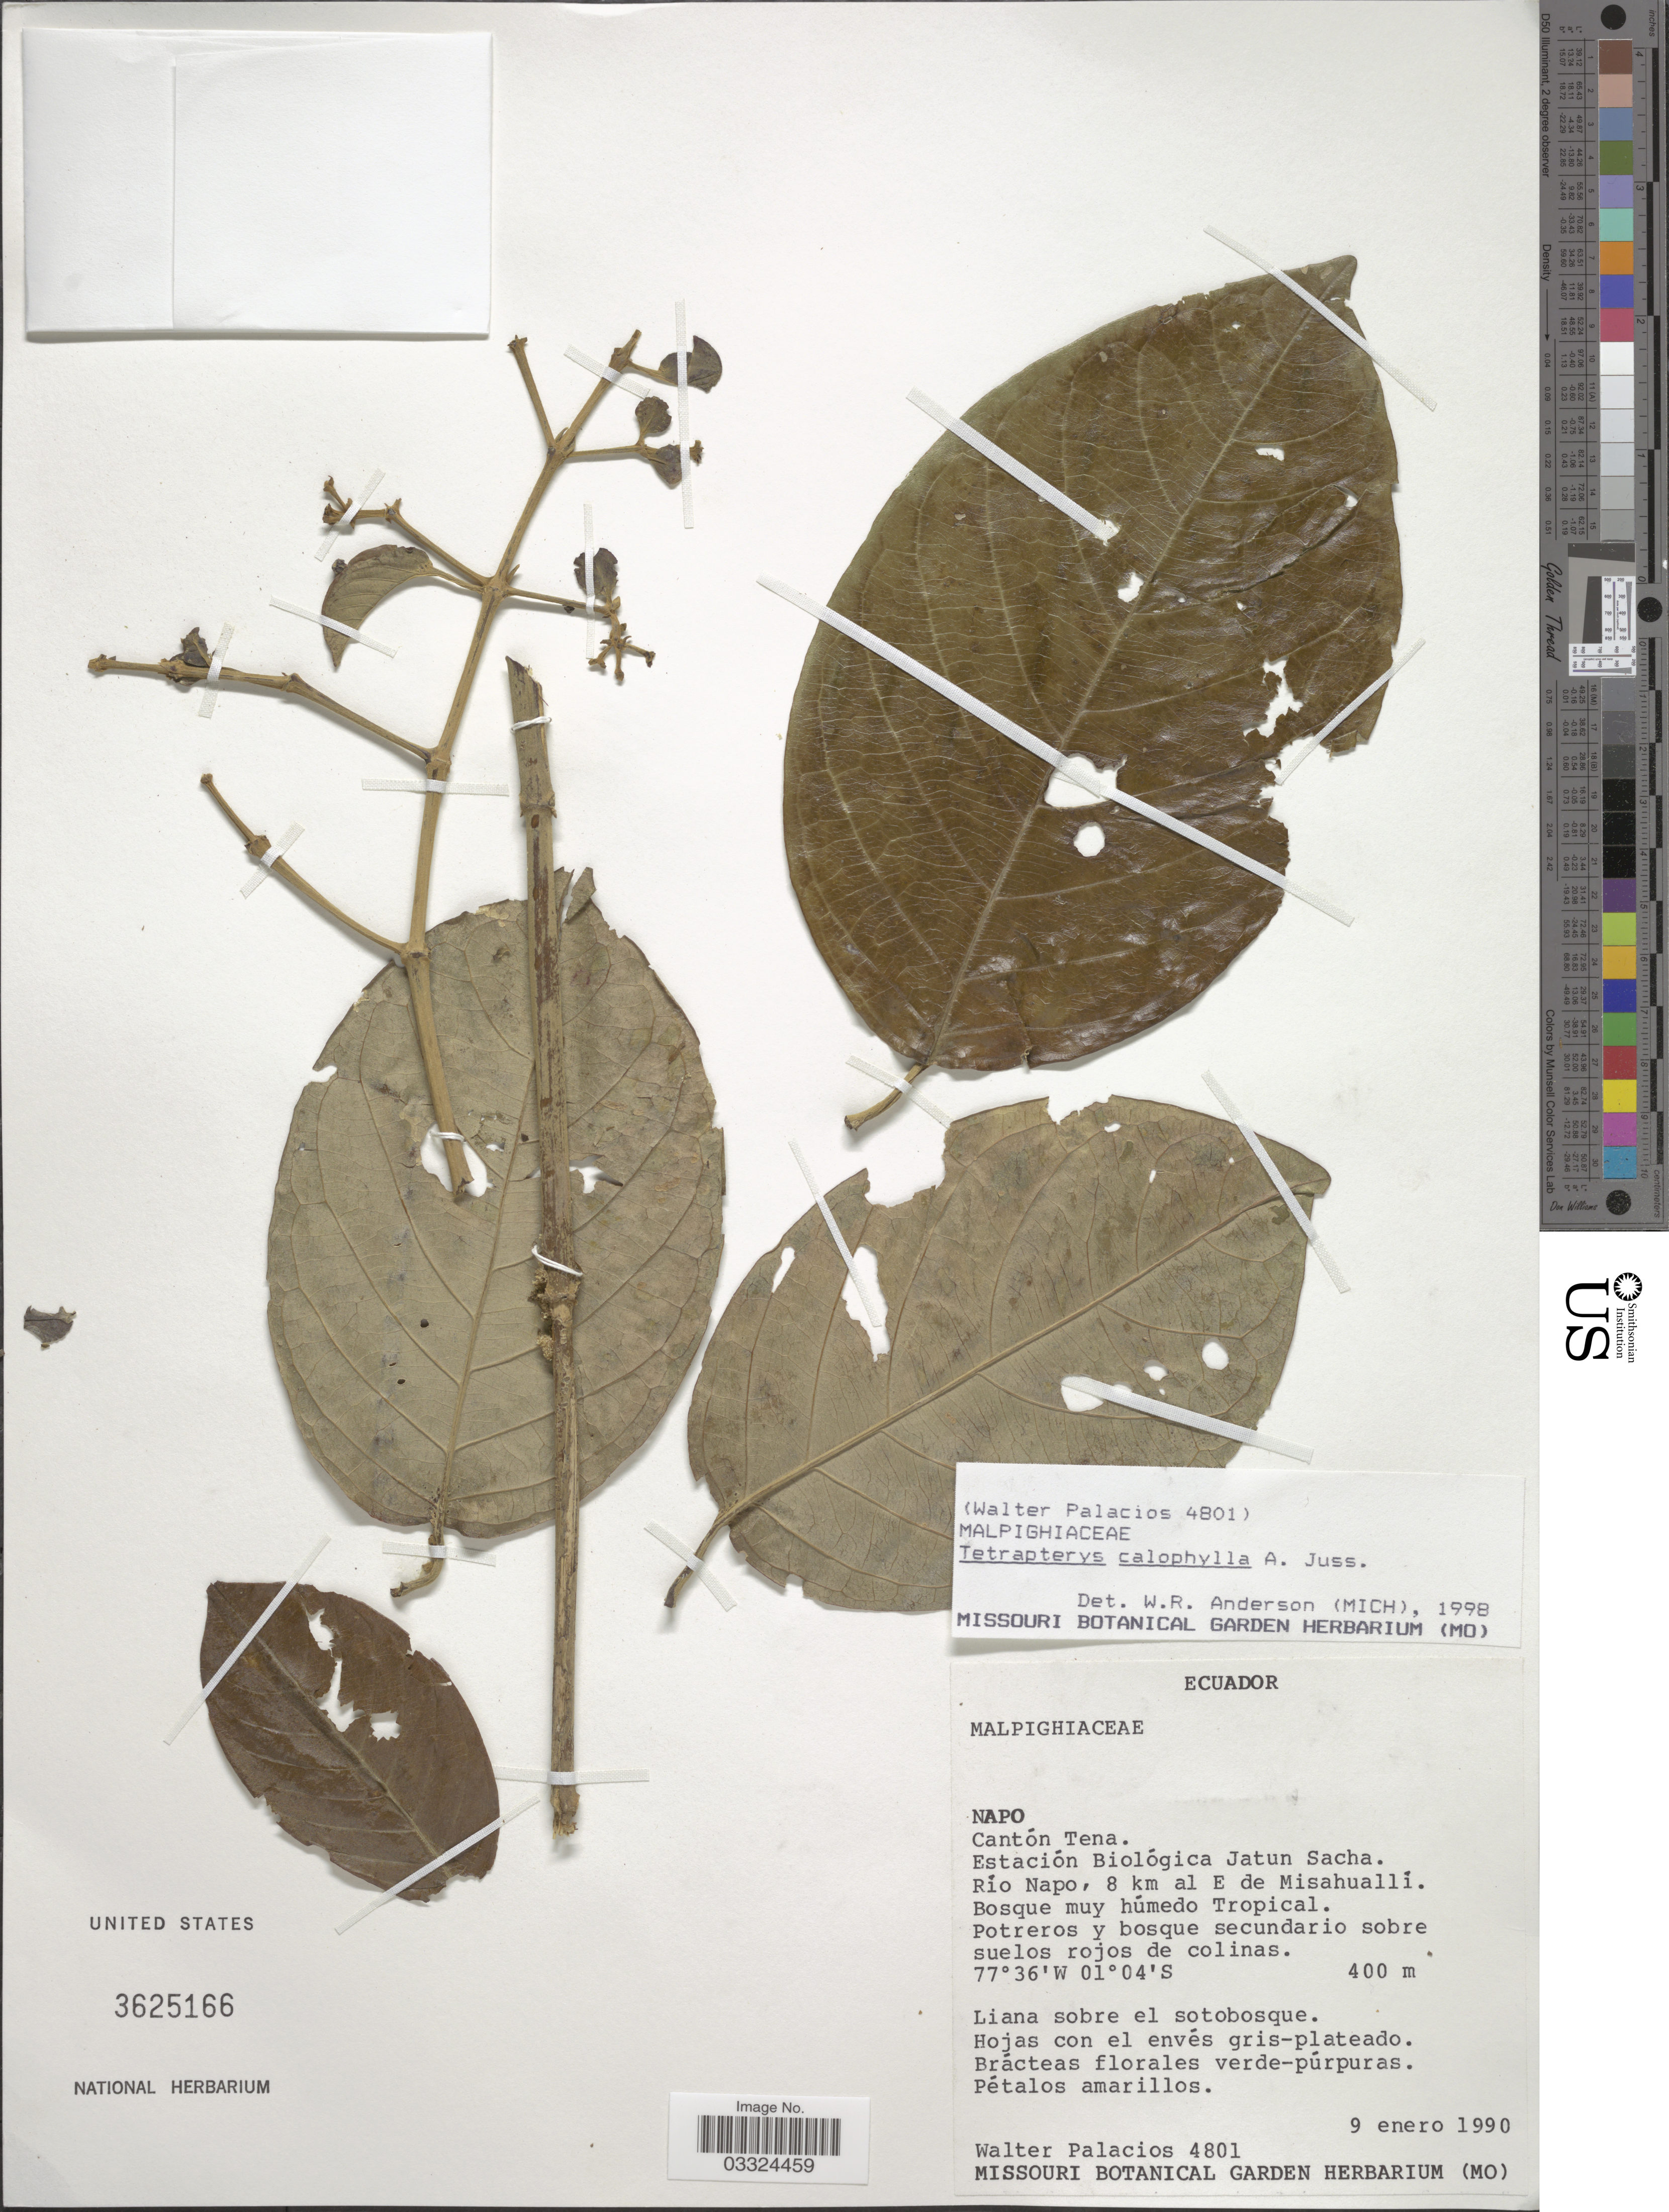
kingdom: Plantae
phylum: Tracheophyta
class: Magnoliopsida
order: Malpighiales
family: Malpighiaceae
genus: Tetrapterys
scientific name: Tetrapterys calophylla var. glabrifolia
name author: Griseb.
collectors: W. Palacios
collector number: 4801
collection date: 1990-01-09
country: Ecuador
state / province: Napo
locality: Cantón Tena. Estación Biológica Jatun Sacha. Río Napo, 8 km al E de Misahuallí.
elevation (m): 400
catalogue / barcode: US 3625166